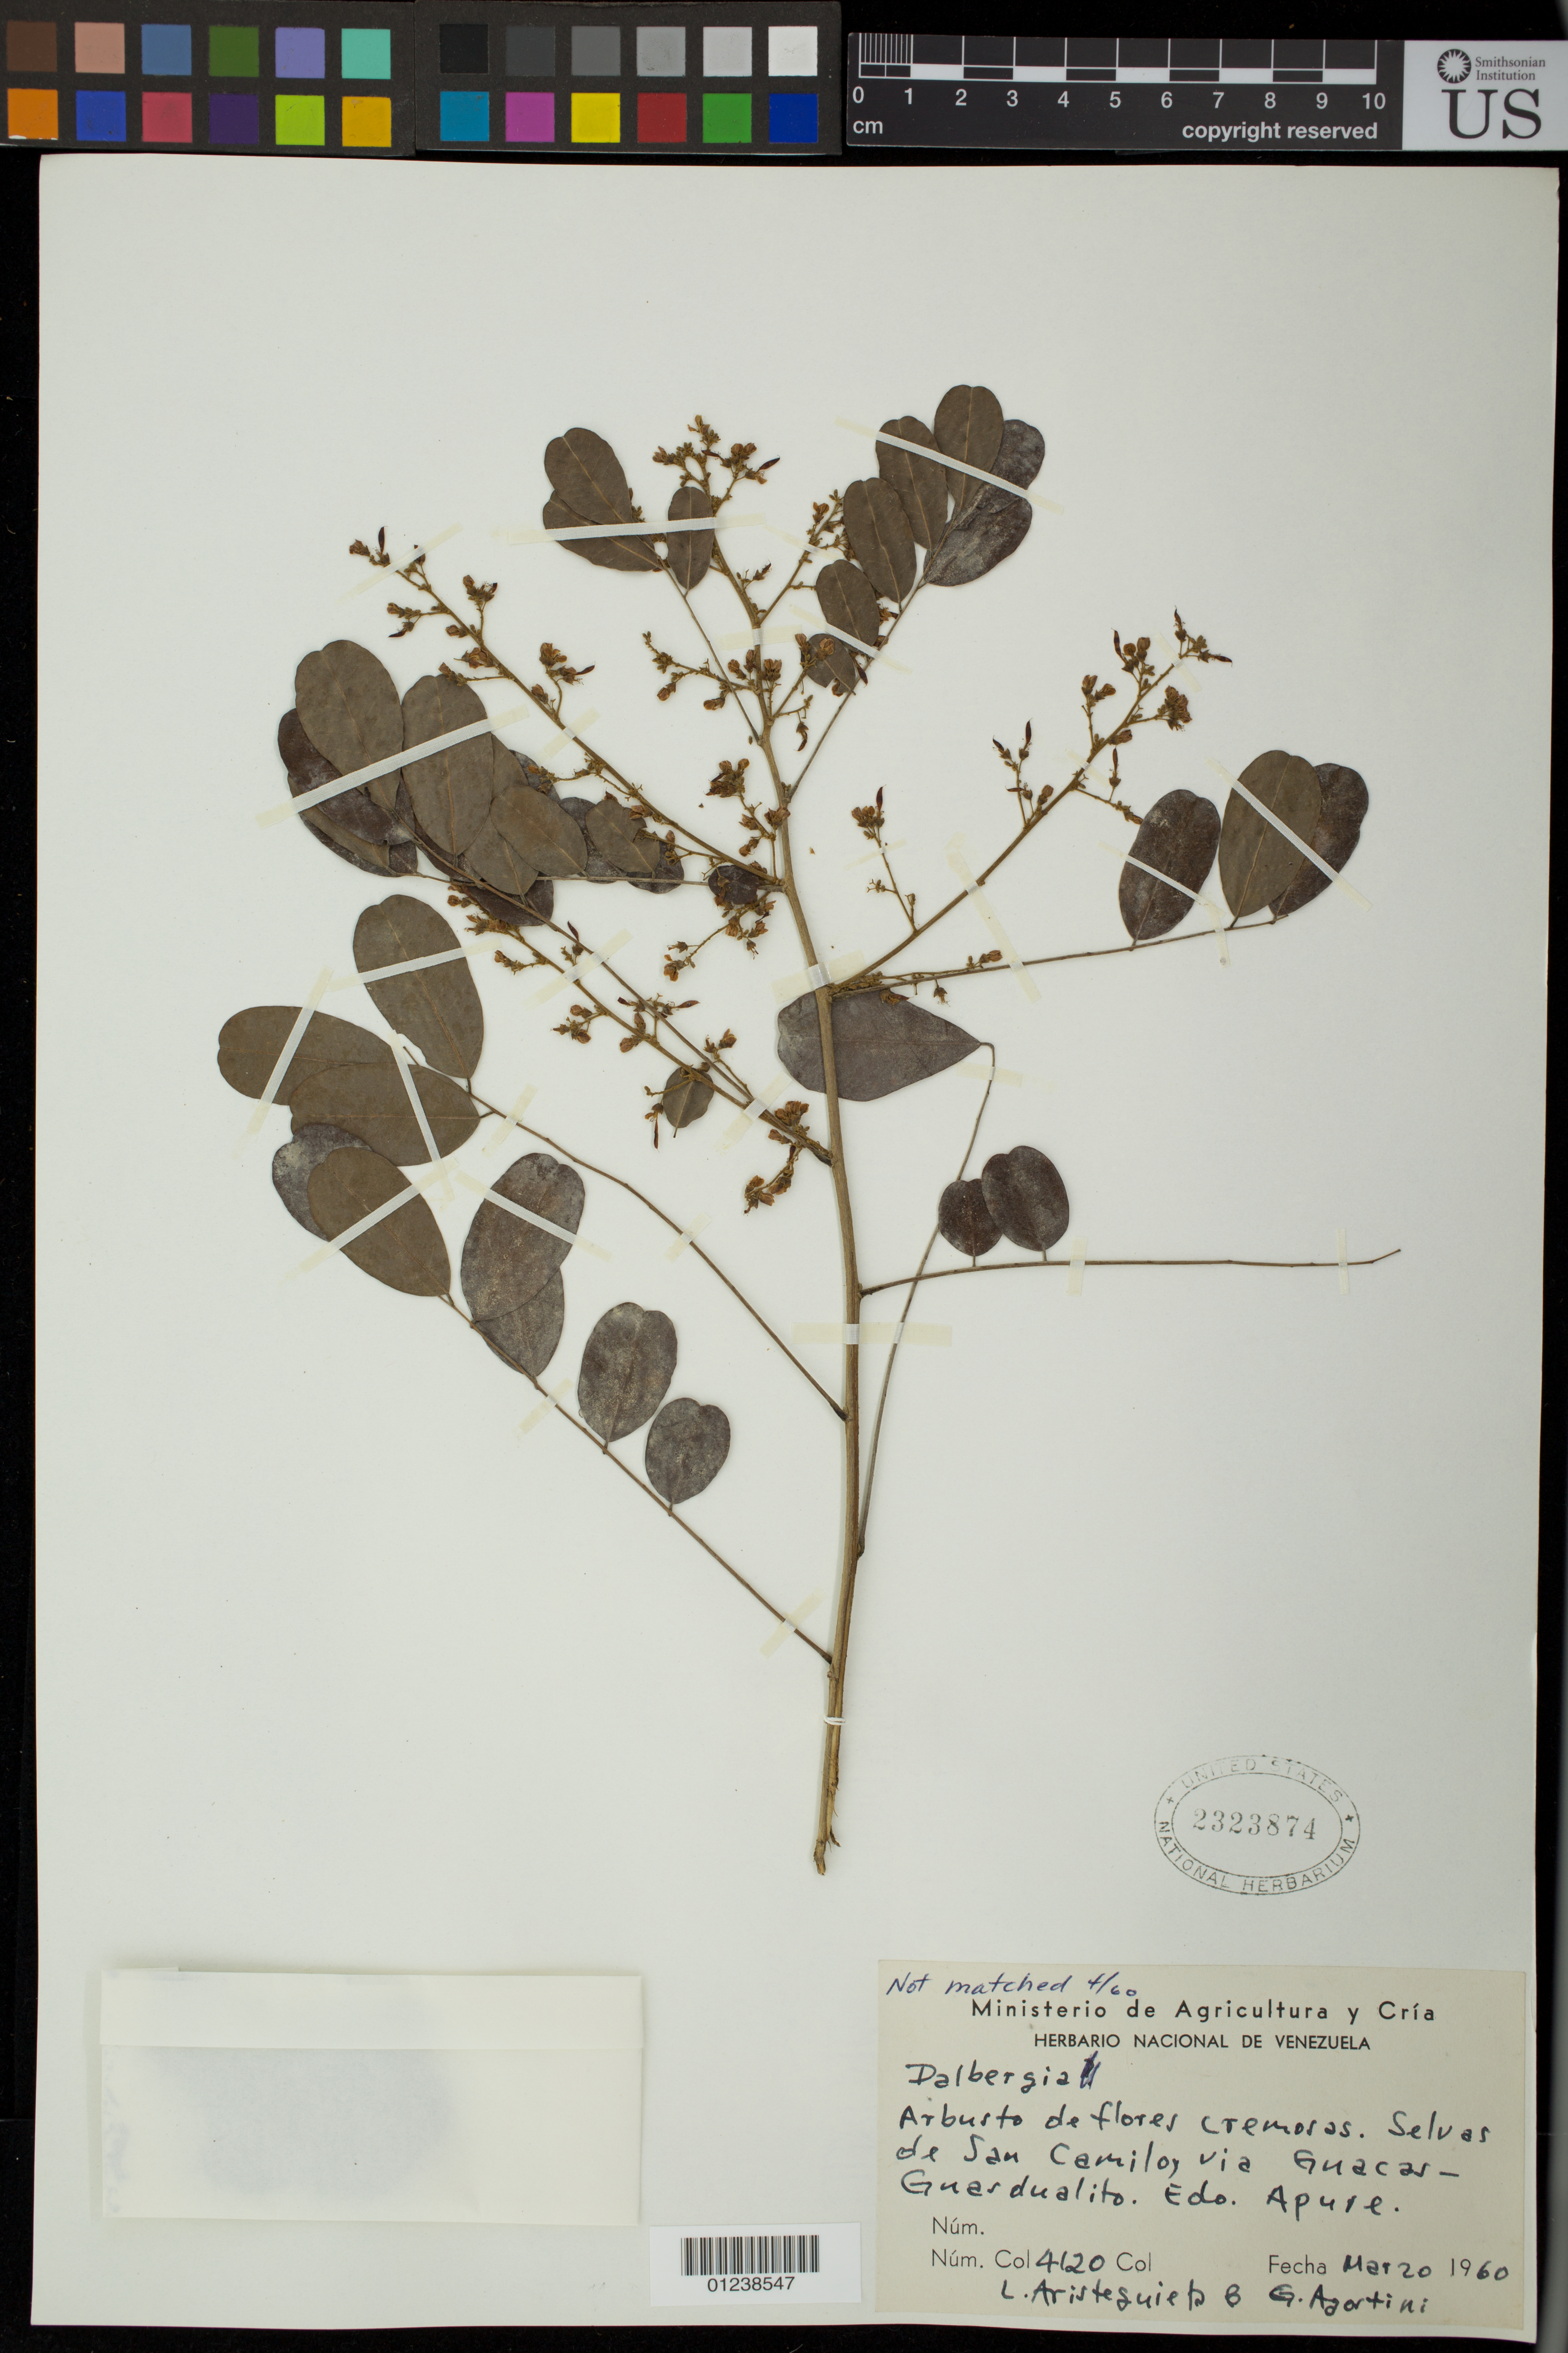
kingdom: Plantae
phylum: Tracheophyta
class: Magnoliopsida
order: Fabales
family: Fabaceae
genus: Dalbergia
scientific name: Dalbergia sp.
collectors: G. Agostini & L. Aristeguieta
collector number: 4120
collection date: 1960-03-20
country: Venezuela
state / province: Apure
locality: Selvas de San Camilos via Guacas - Guesdualito.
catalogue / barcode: US 2323874